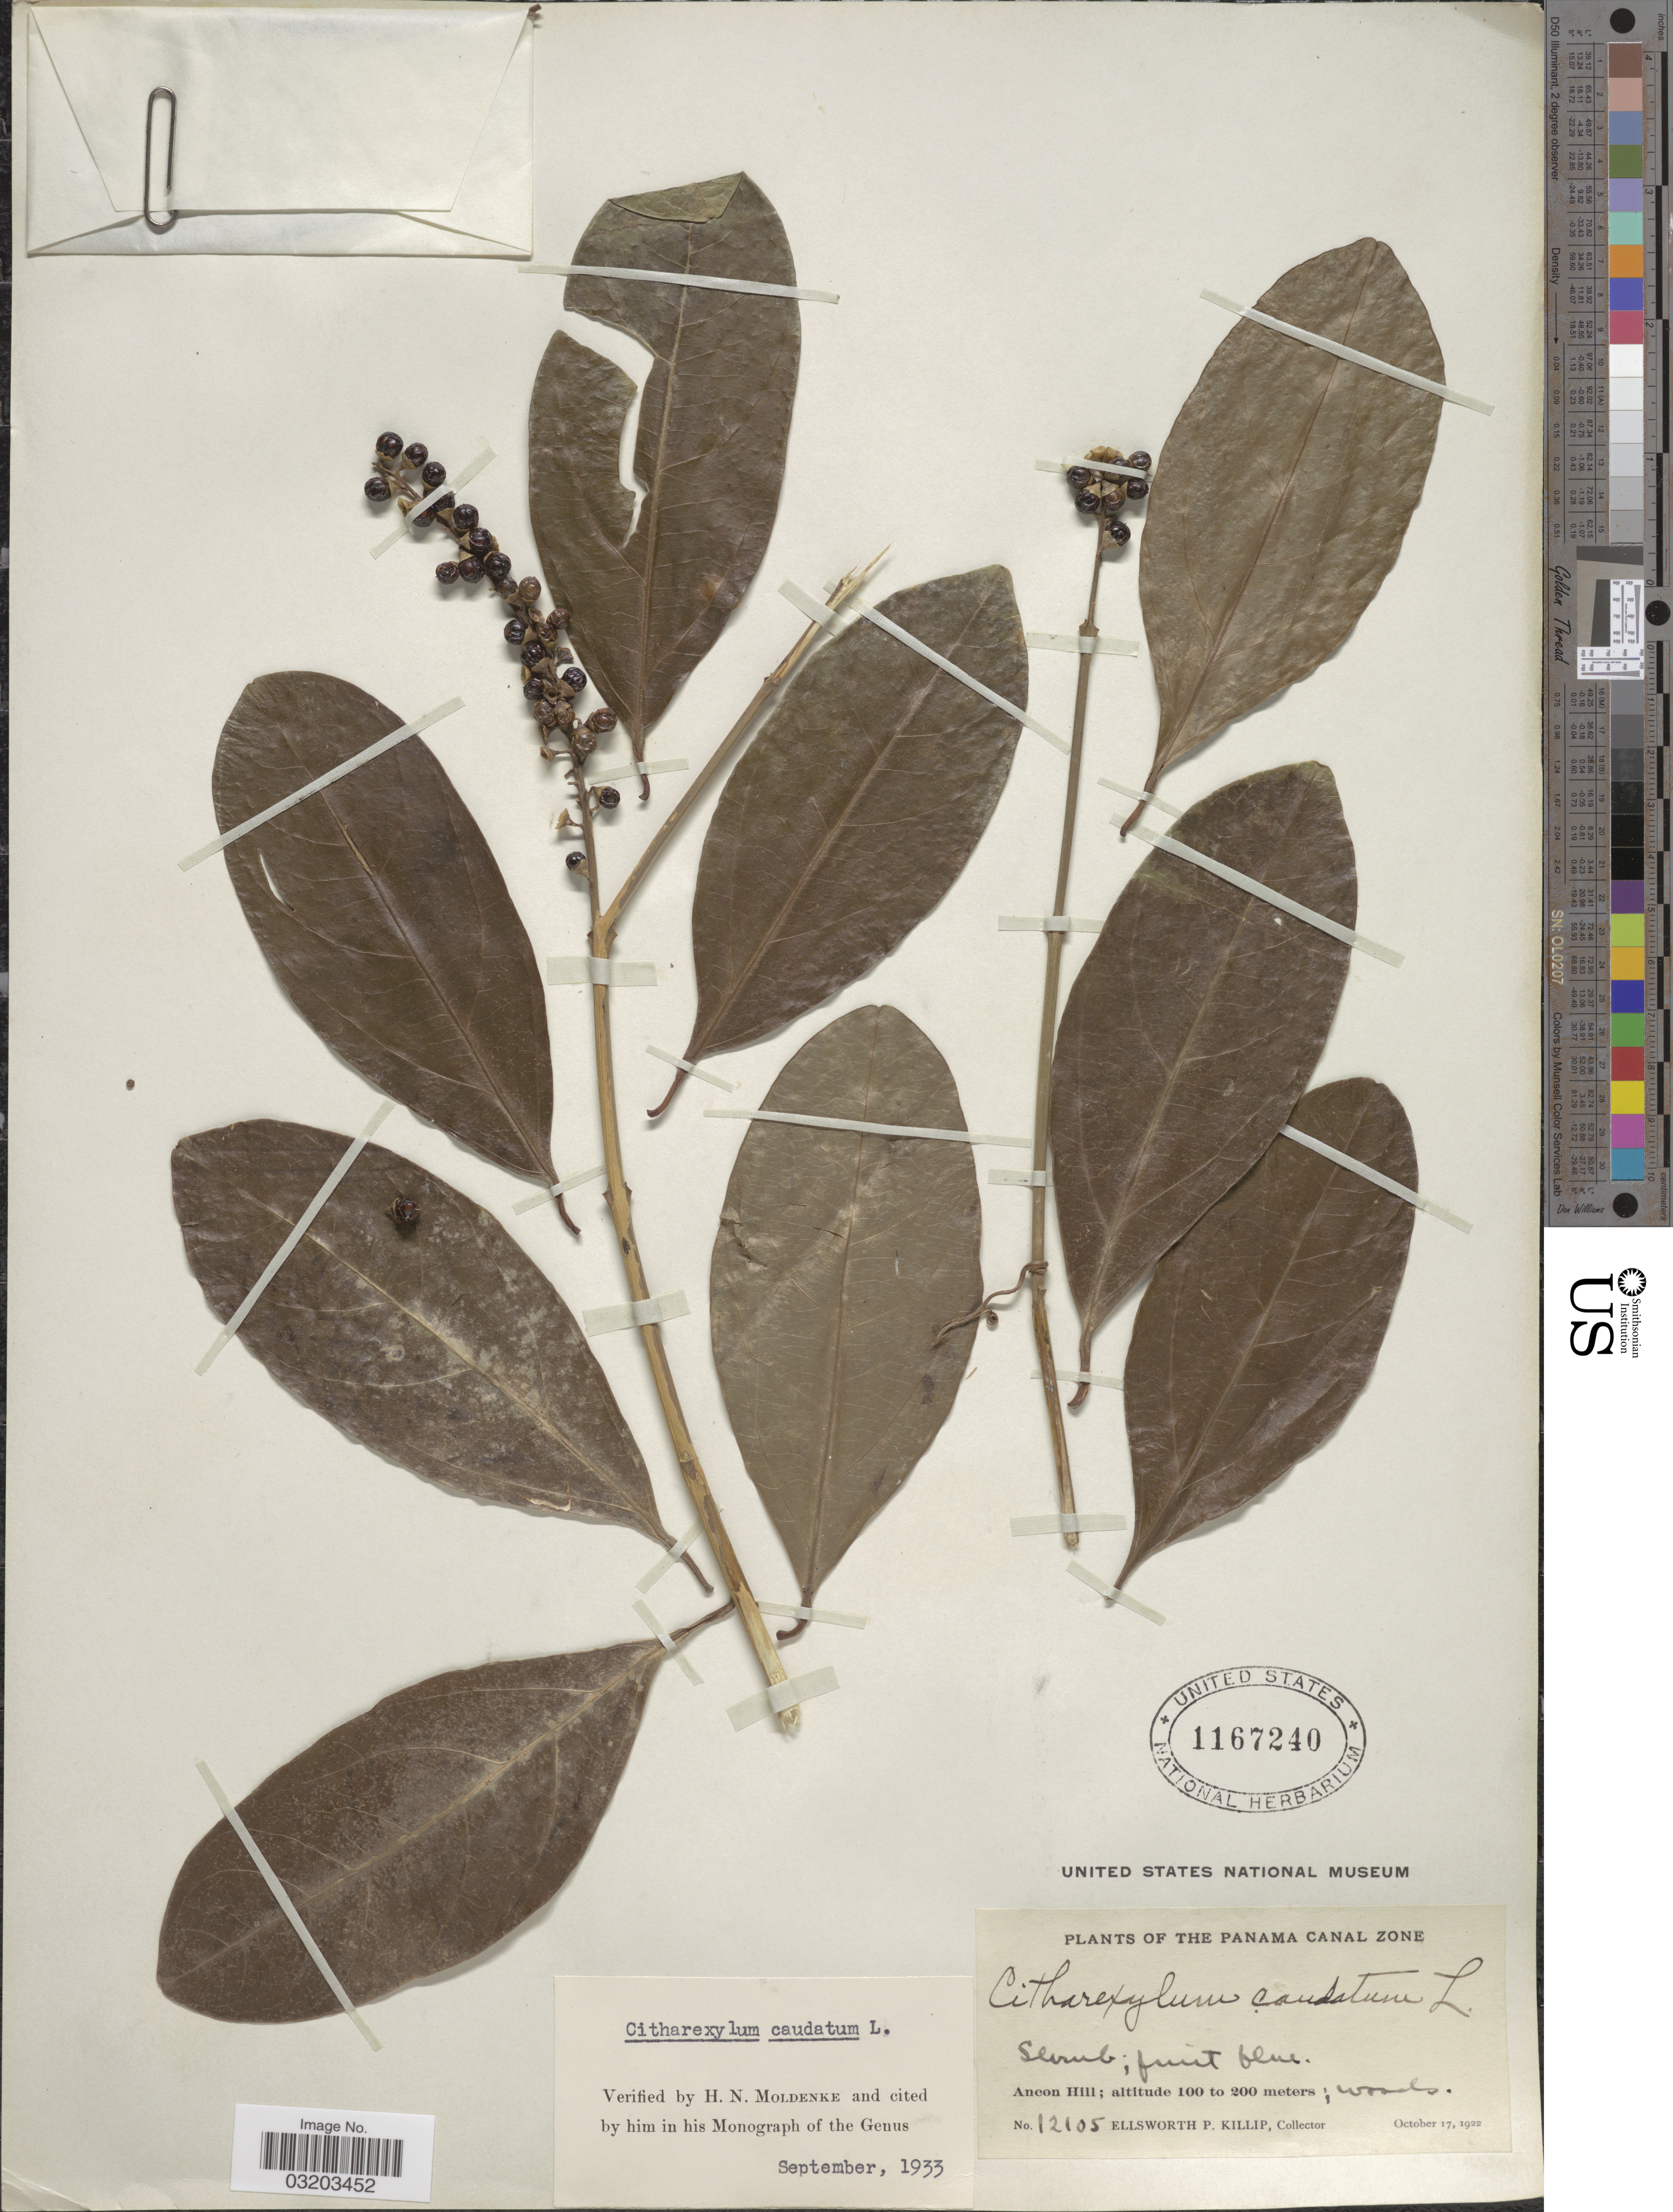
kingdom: Plantae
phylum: Tracheophyta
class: Magnoliopsida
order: Lamiales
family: Verbenaceae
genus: Citharexylum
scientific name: Citharexylum caudatum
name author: L.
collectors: E. P. Killip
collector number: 12105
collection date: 1922-10-17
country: Panama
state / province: Colón / Panamá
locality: The Panama Canal Zone. Ancon Hill. Woods.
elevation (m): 100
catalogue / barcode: US 1167240